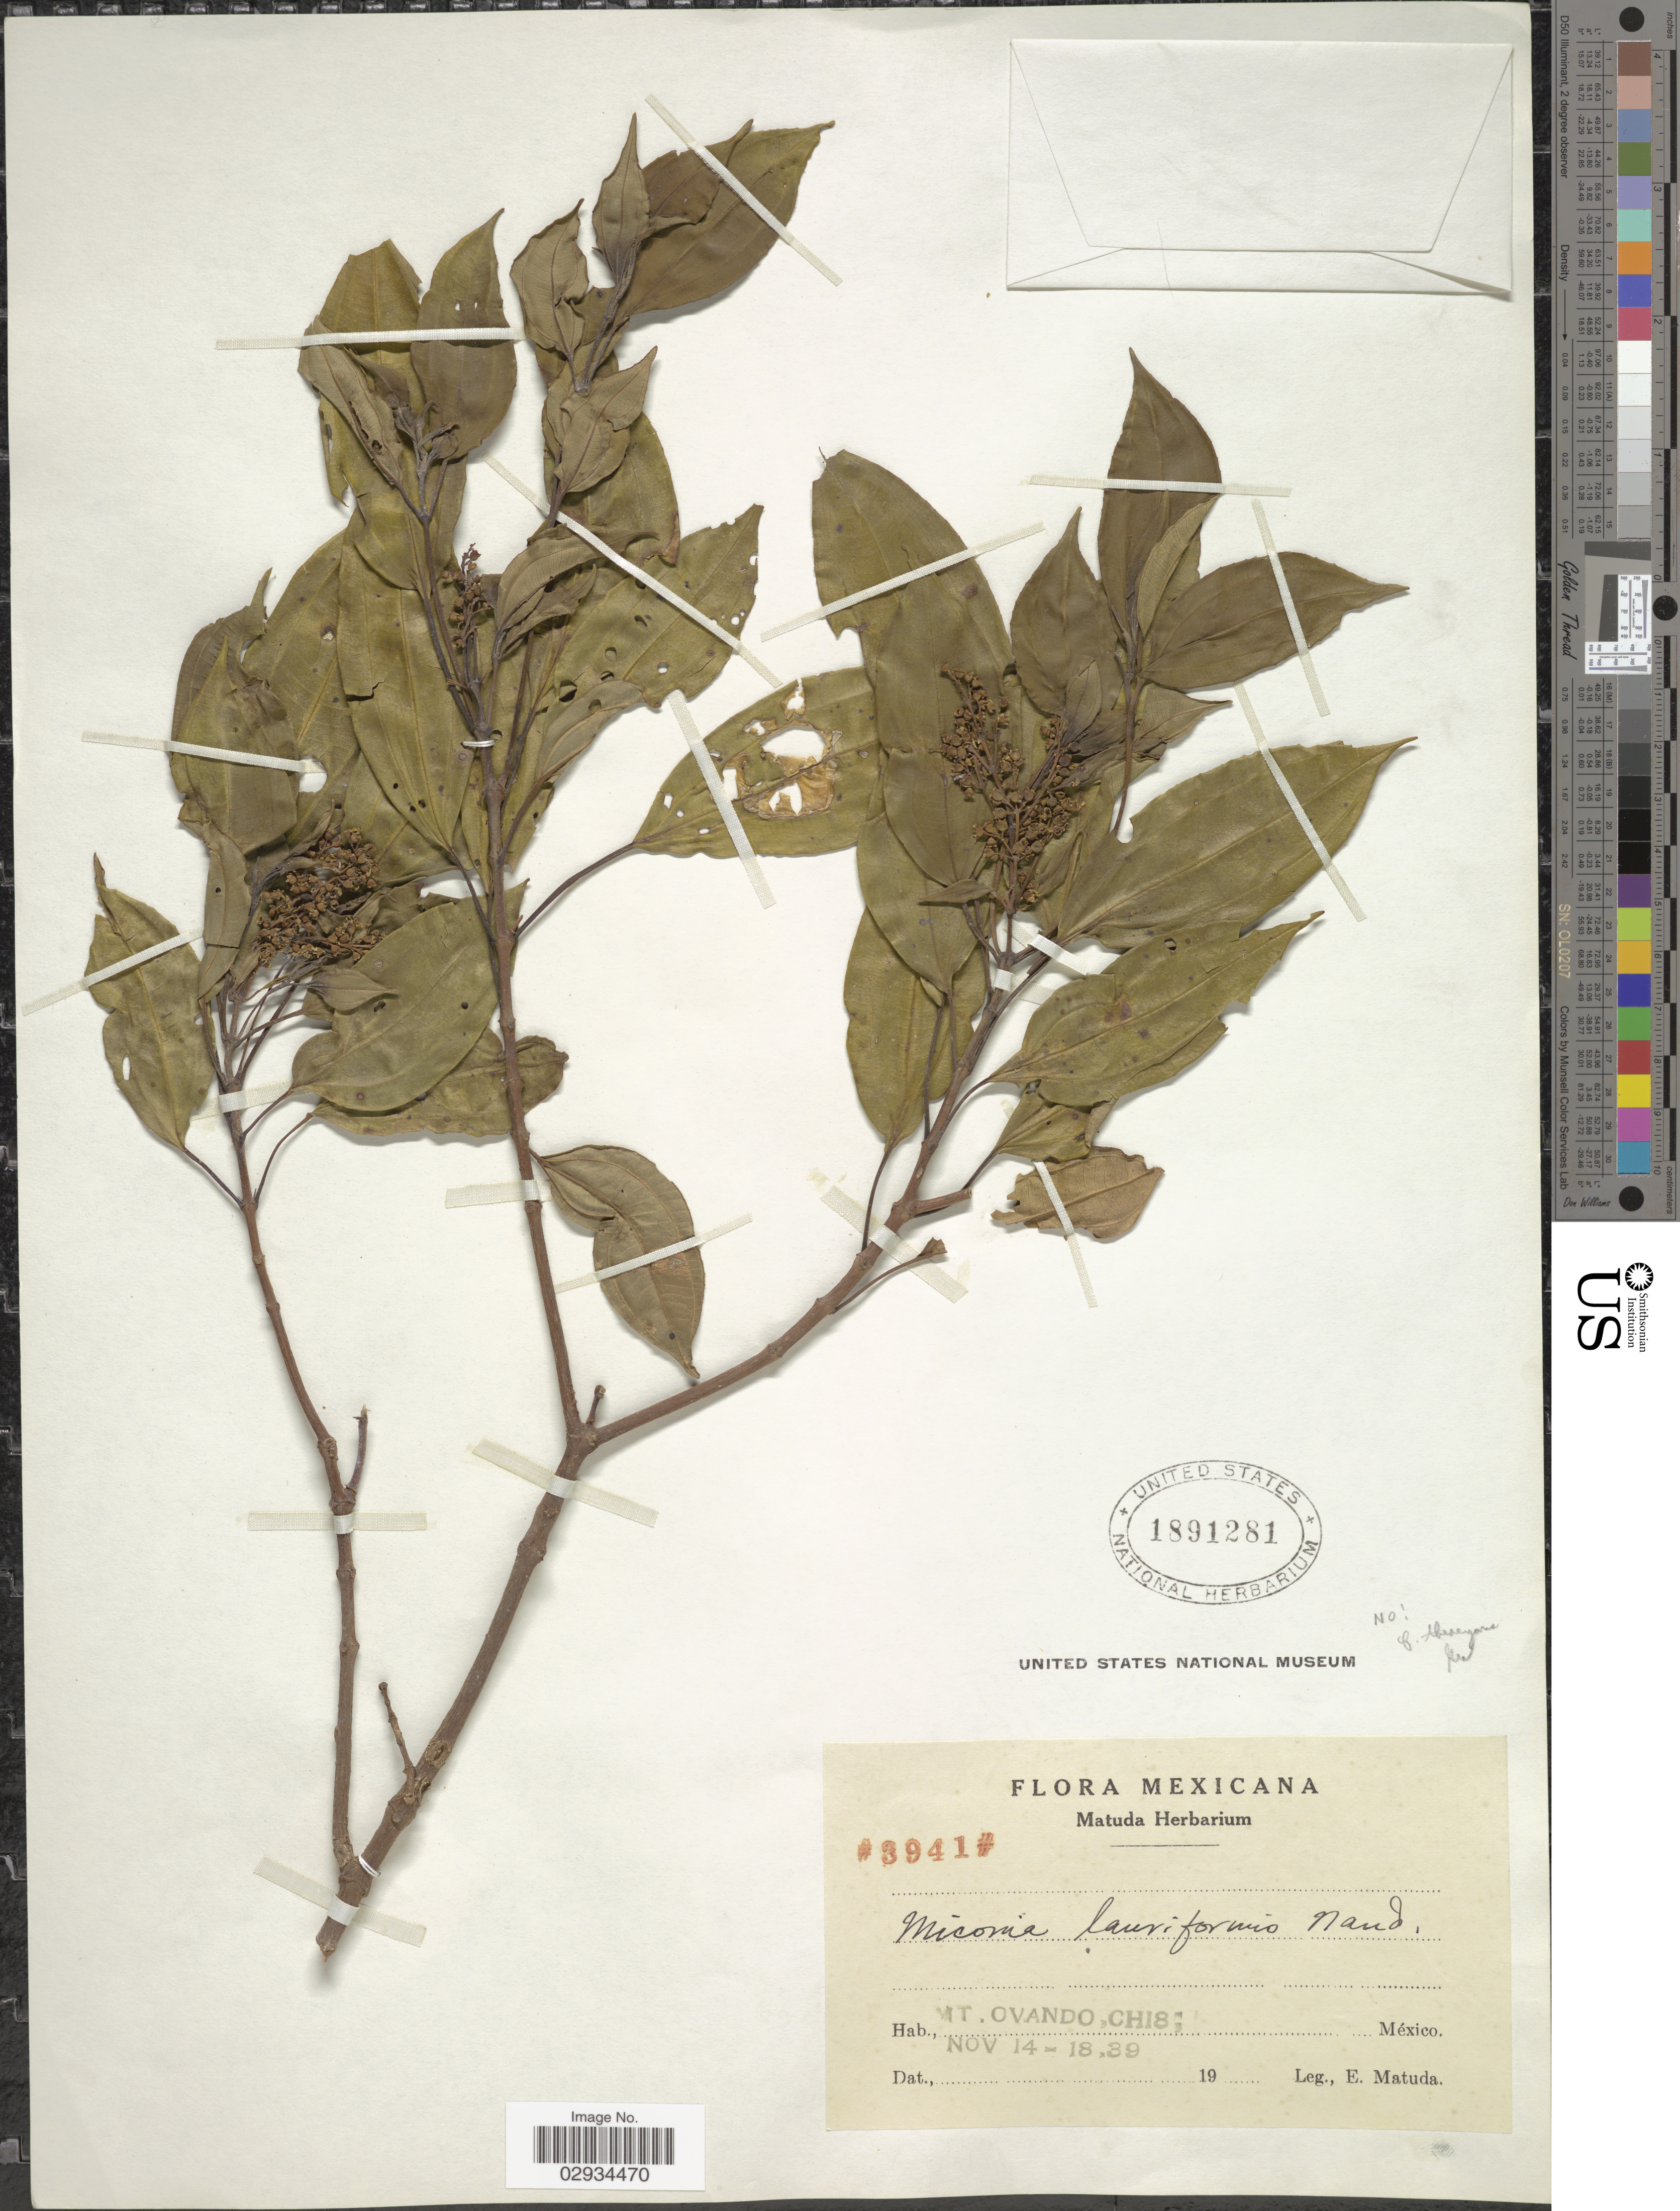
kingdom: Plantae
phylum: Tracheophyta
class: Magnoliopsida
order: Myrtales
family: Melastomataceae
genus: Miconia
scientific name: Miconia theizans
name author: (Bonpl.) Cogn.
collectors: E. Matuda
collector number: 3941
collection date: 1839-11-14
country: Mexico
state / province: Chiapas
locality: Mt. Ovando, Chis.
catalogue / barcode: US 1891281